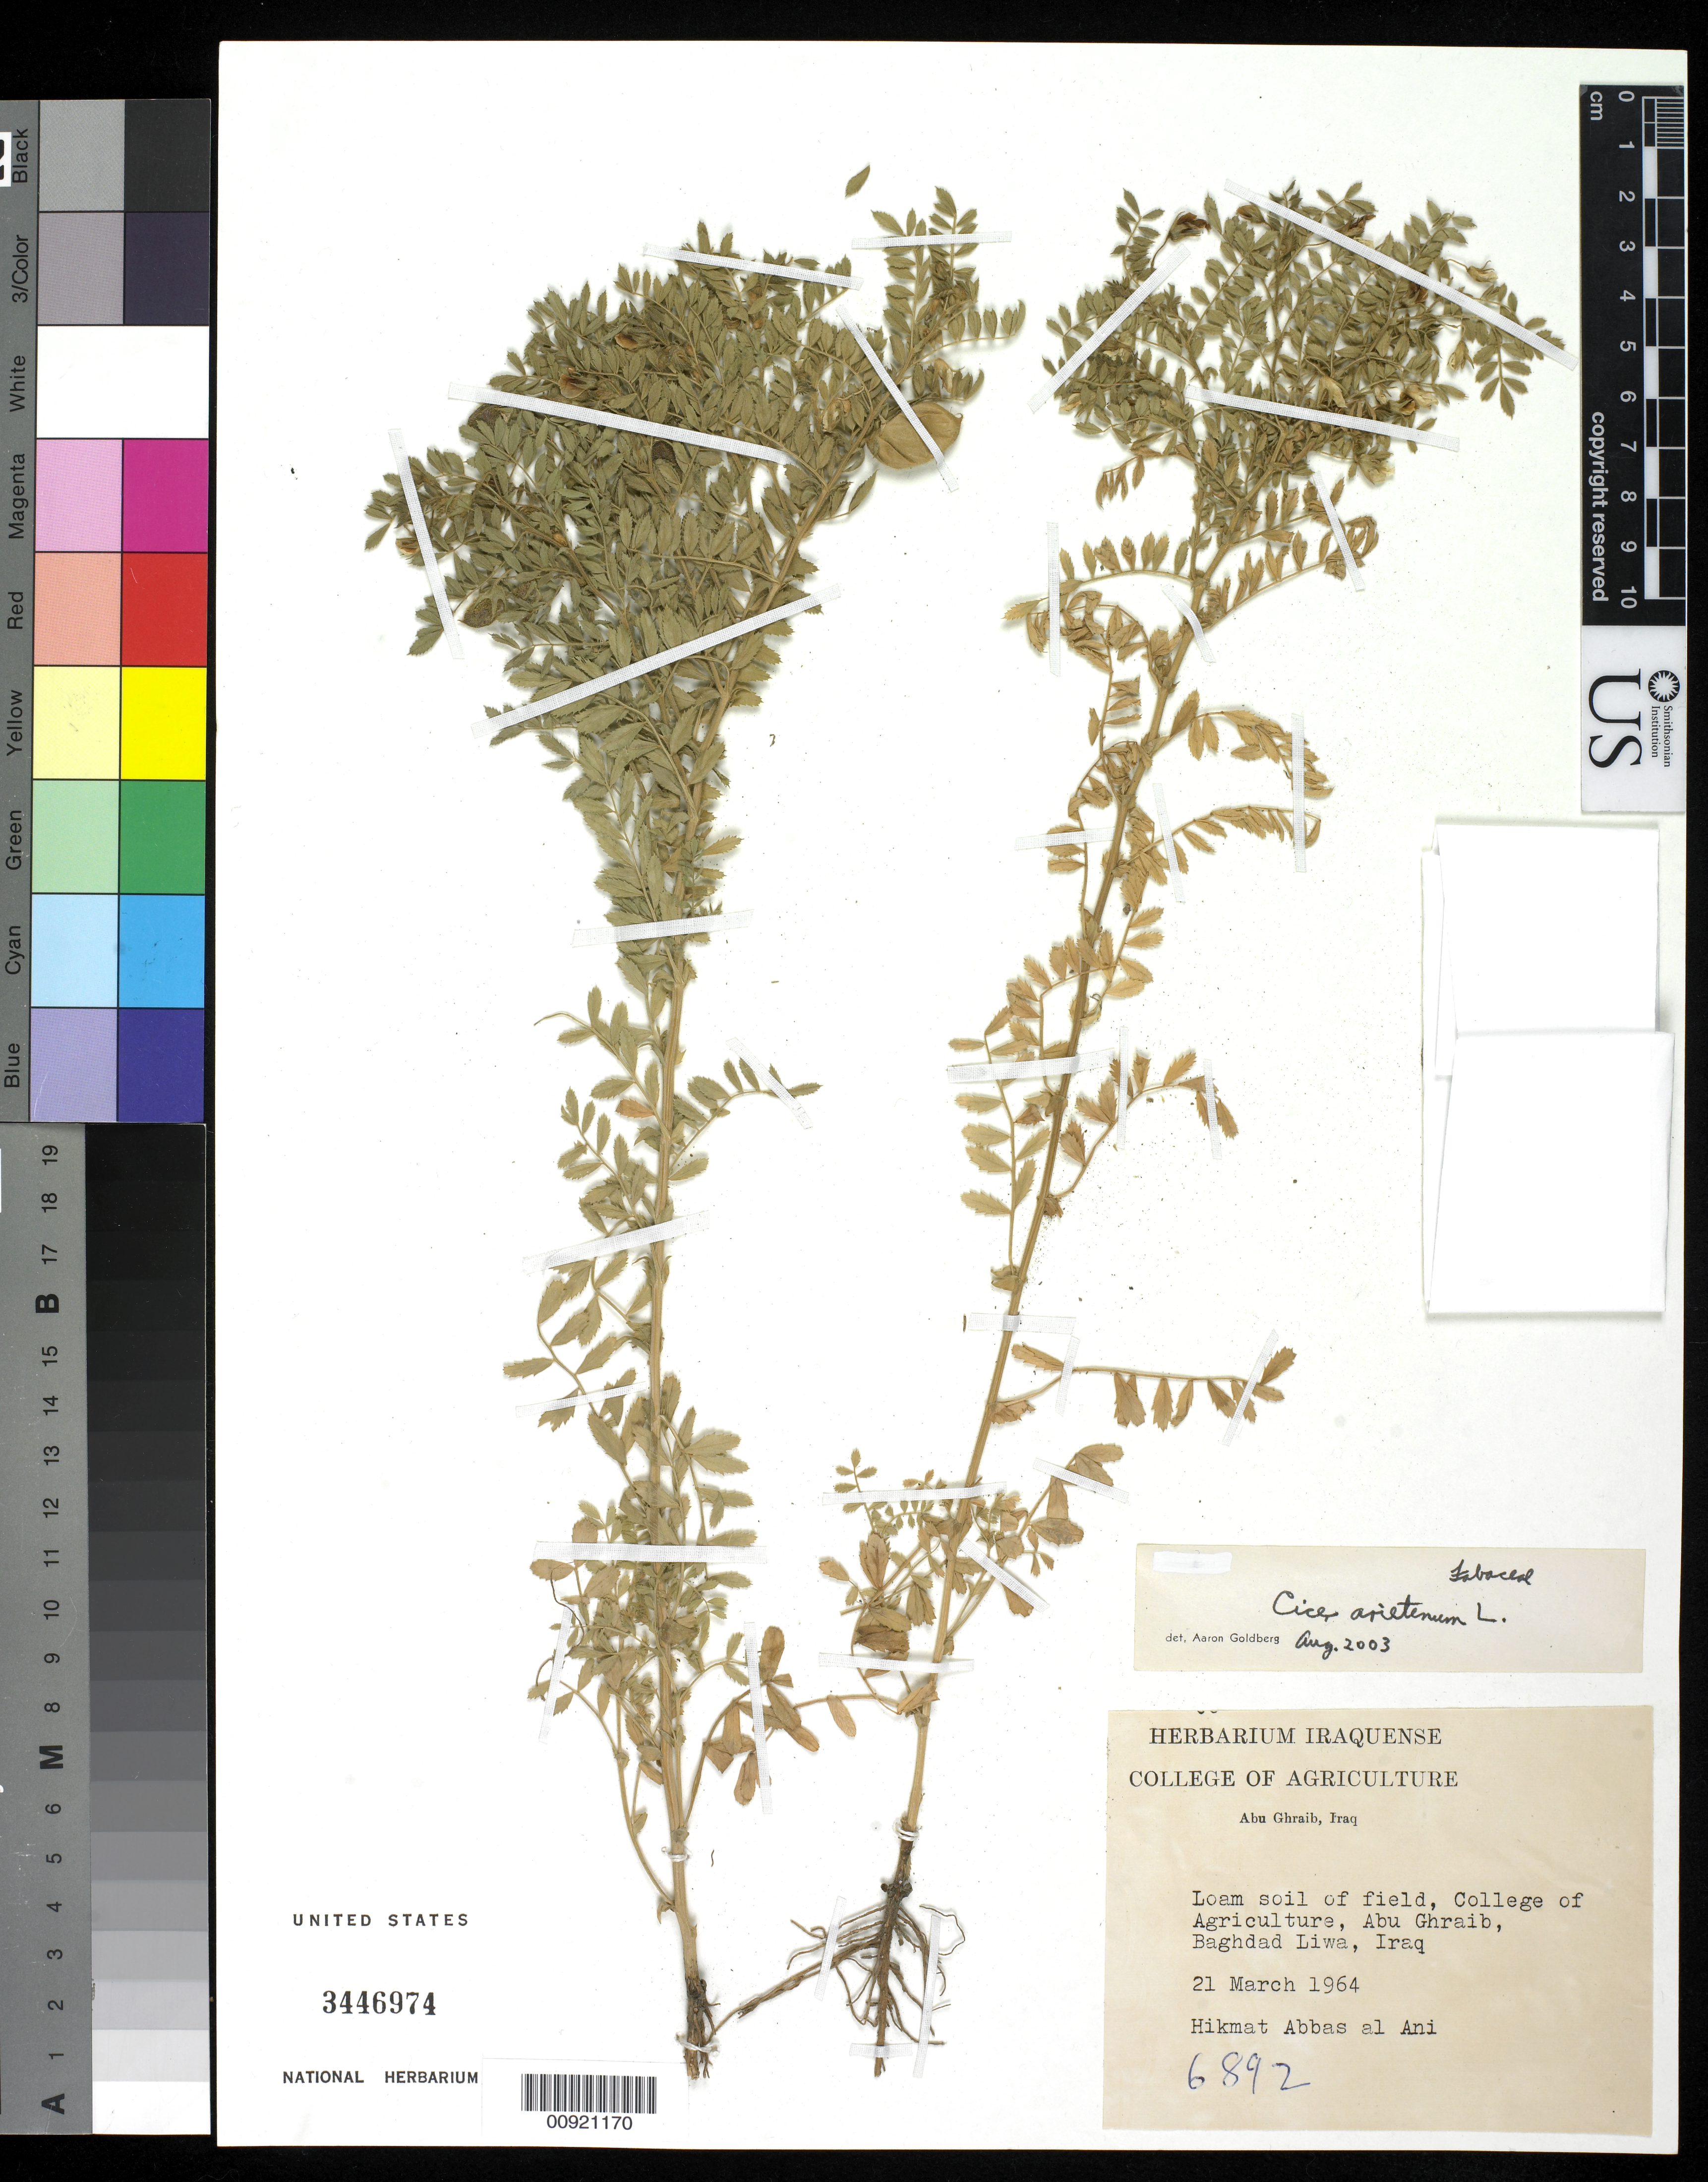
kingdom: Plantae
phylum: Tracheophyta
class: Magnoliopsida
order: Fabales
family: Fabaceae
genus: Cicer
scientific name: Cicer arietinum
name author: L.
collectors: H. Abbas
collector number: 6892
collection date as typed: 21 Mar 1964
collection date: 1964-03-21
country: Iraq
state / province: Baghdad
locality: Abu Ghraib. Baghdad Liwa.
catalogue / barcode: US 3446974